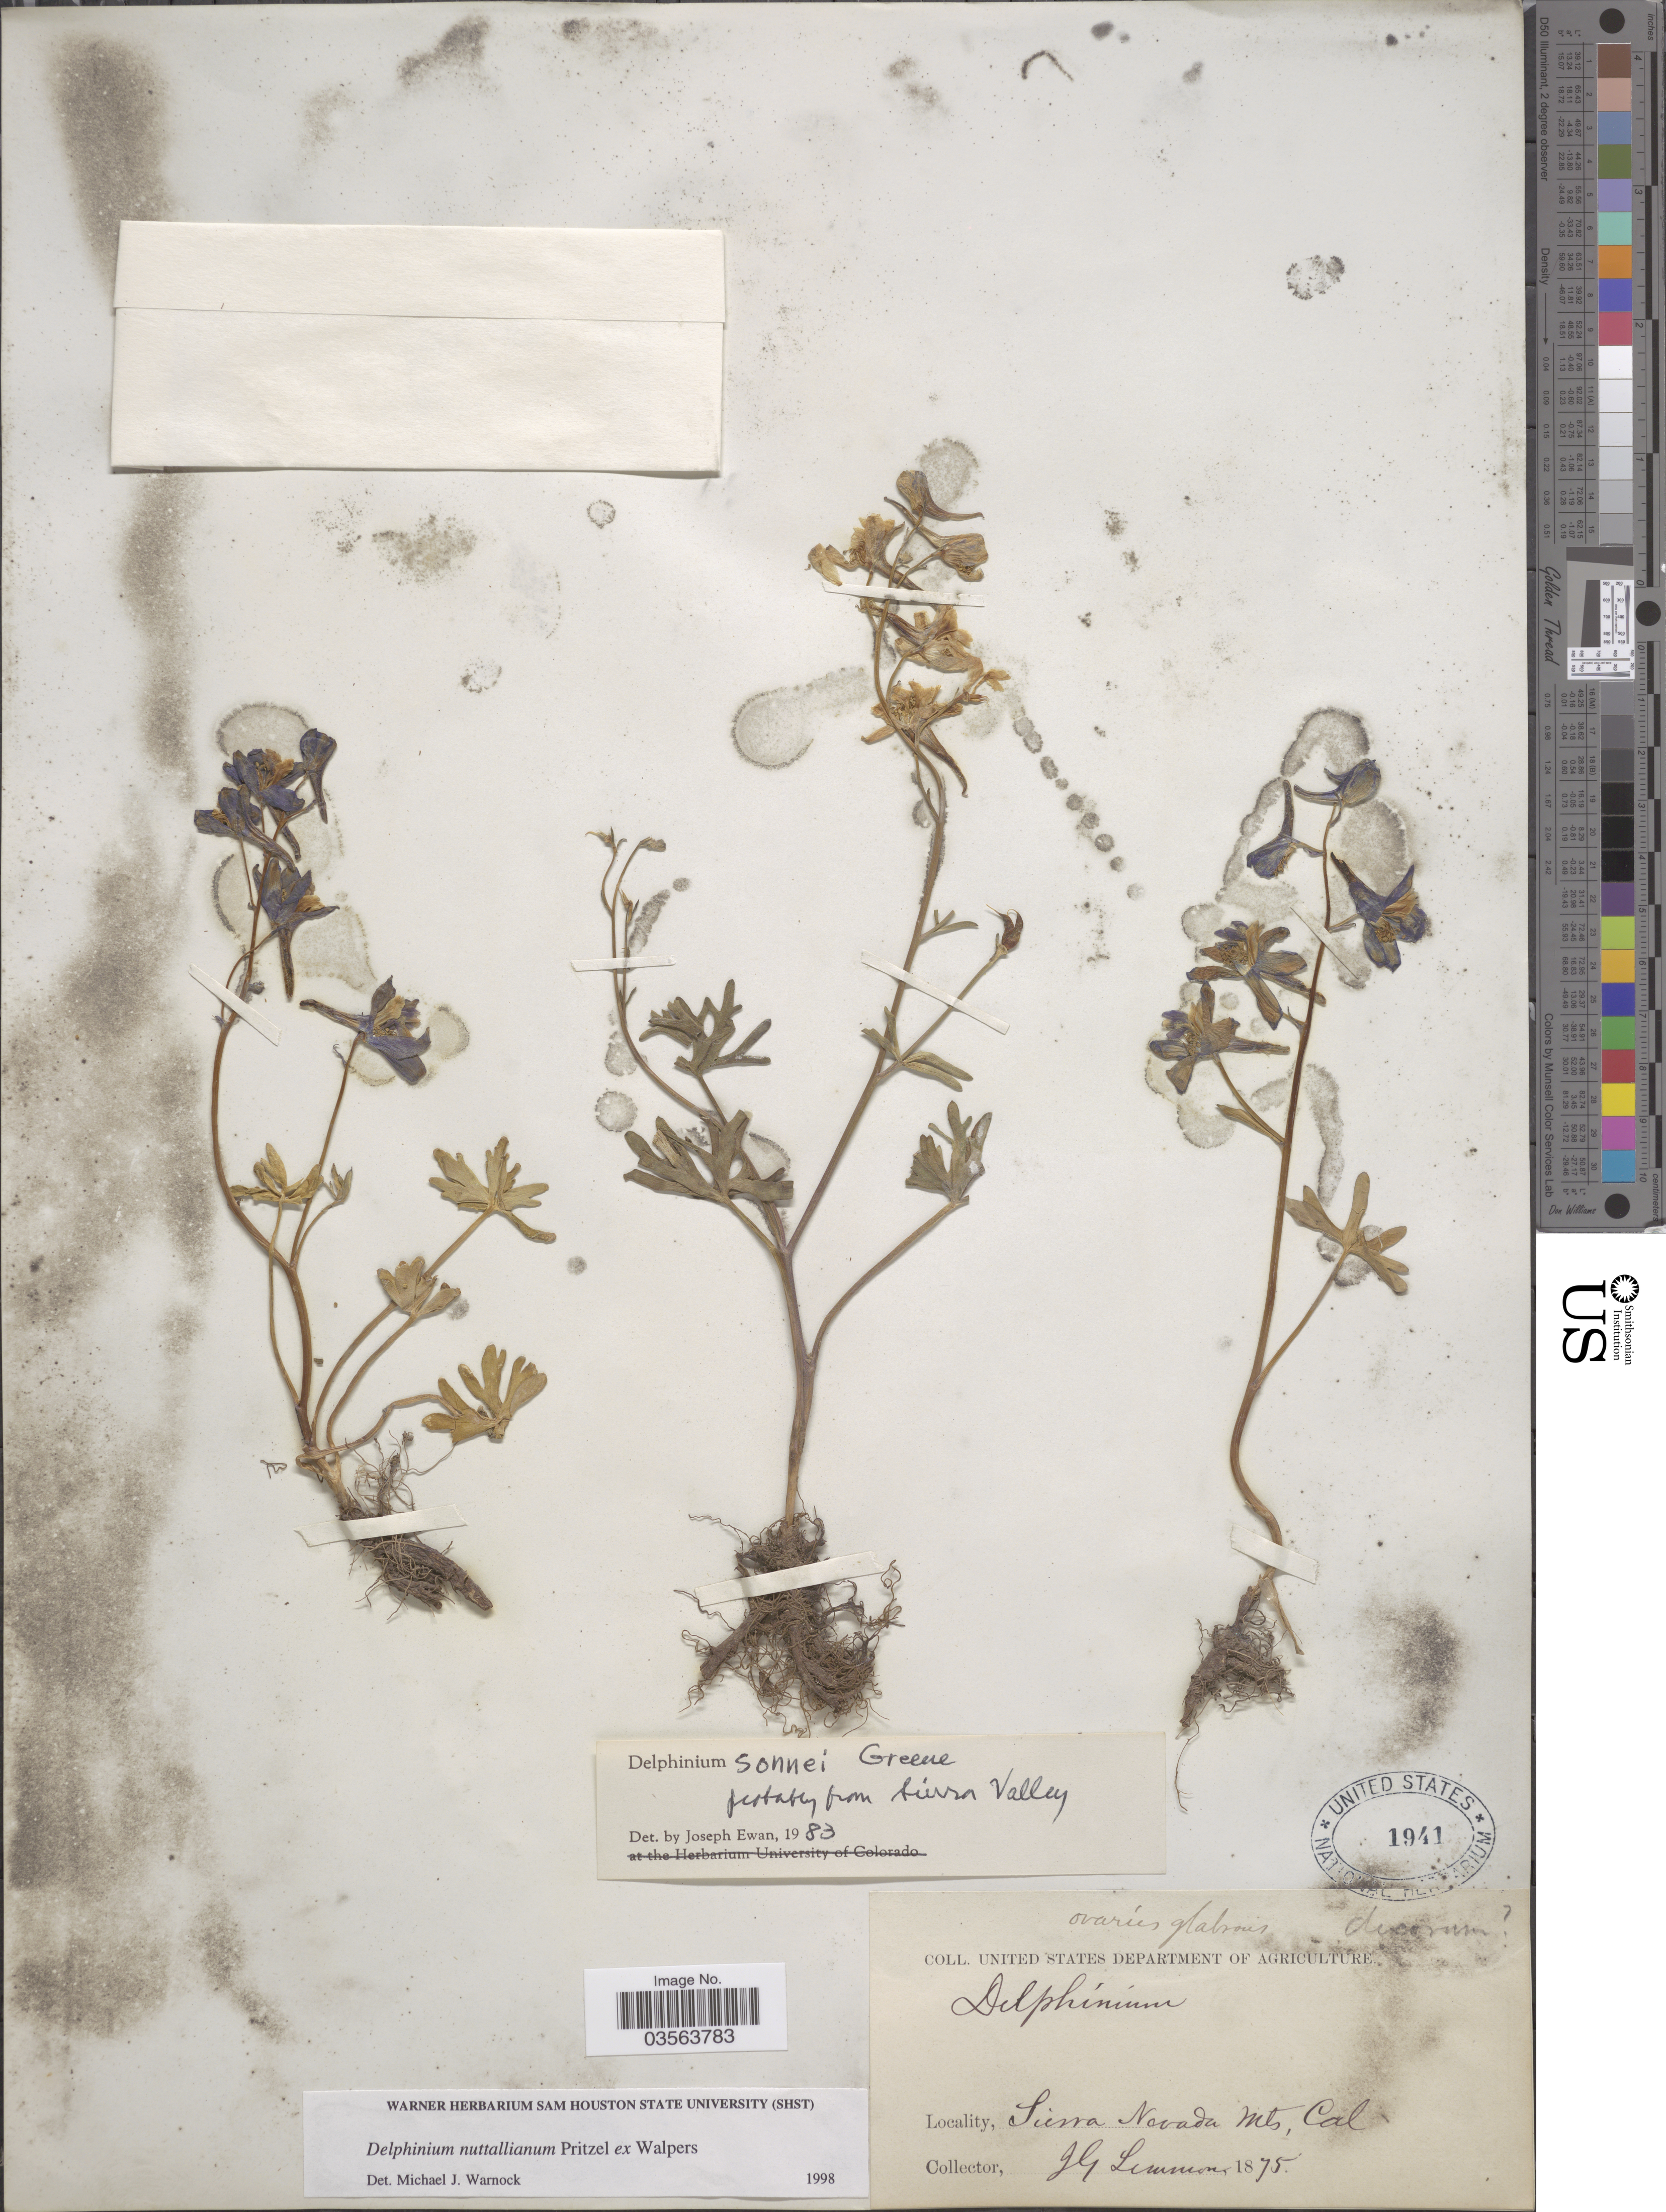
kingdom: Plantae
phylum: Tracheophyta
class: Magnoliopsida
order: Ranunculales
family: Ranunculaceae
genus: Delphinium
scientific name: Delphinium nuttallianum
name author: E. Pritz. ex Walpers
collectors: J. Lemmon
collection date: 1875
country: United States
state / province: California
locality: Sierra Nevada Mts.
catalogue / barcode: US 1941